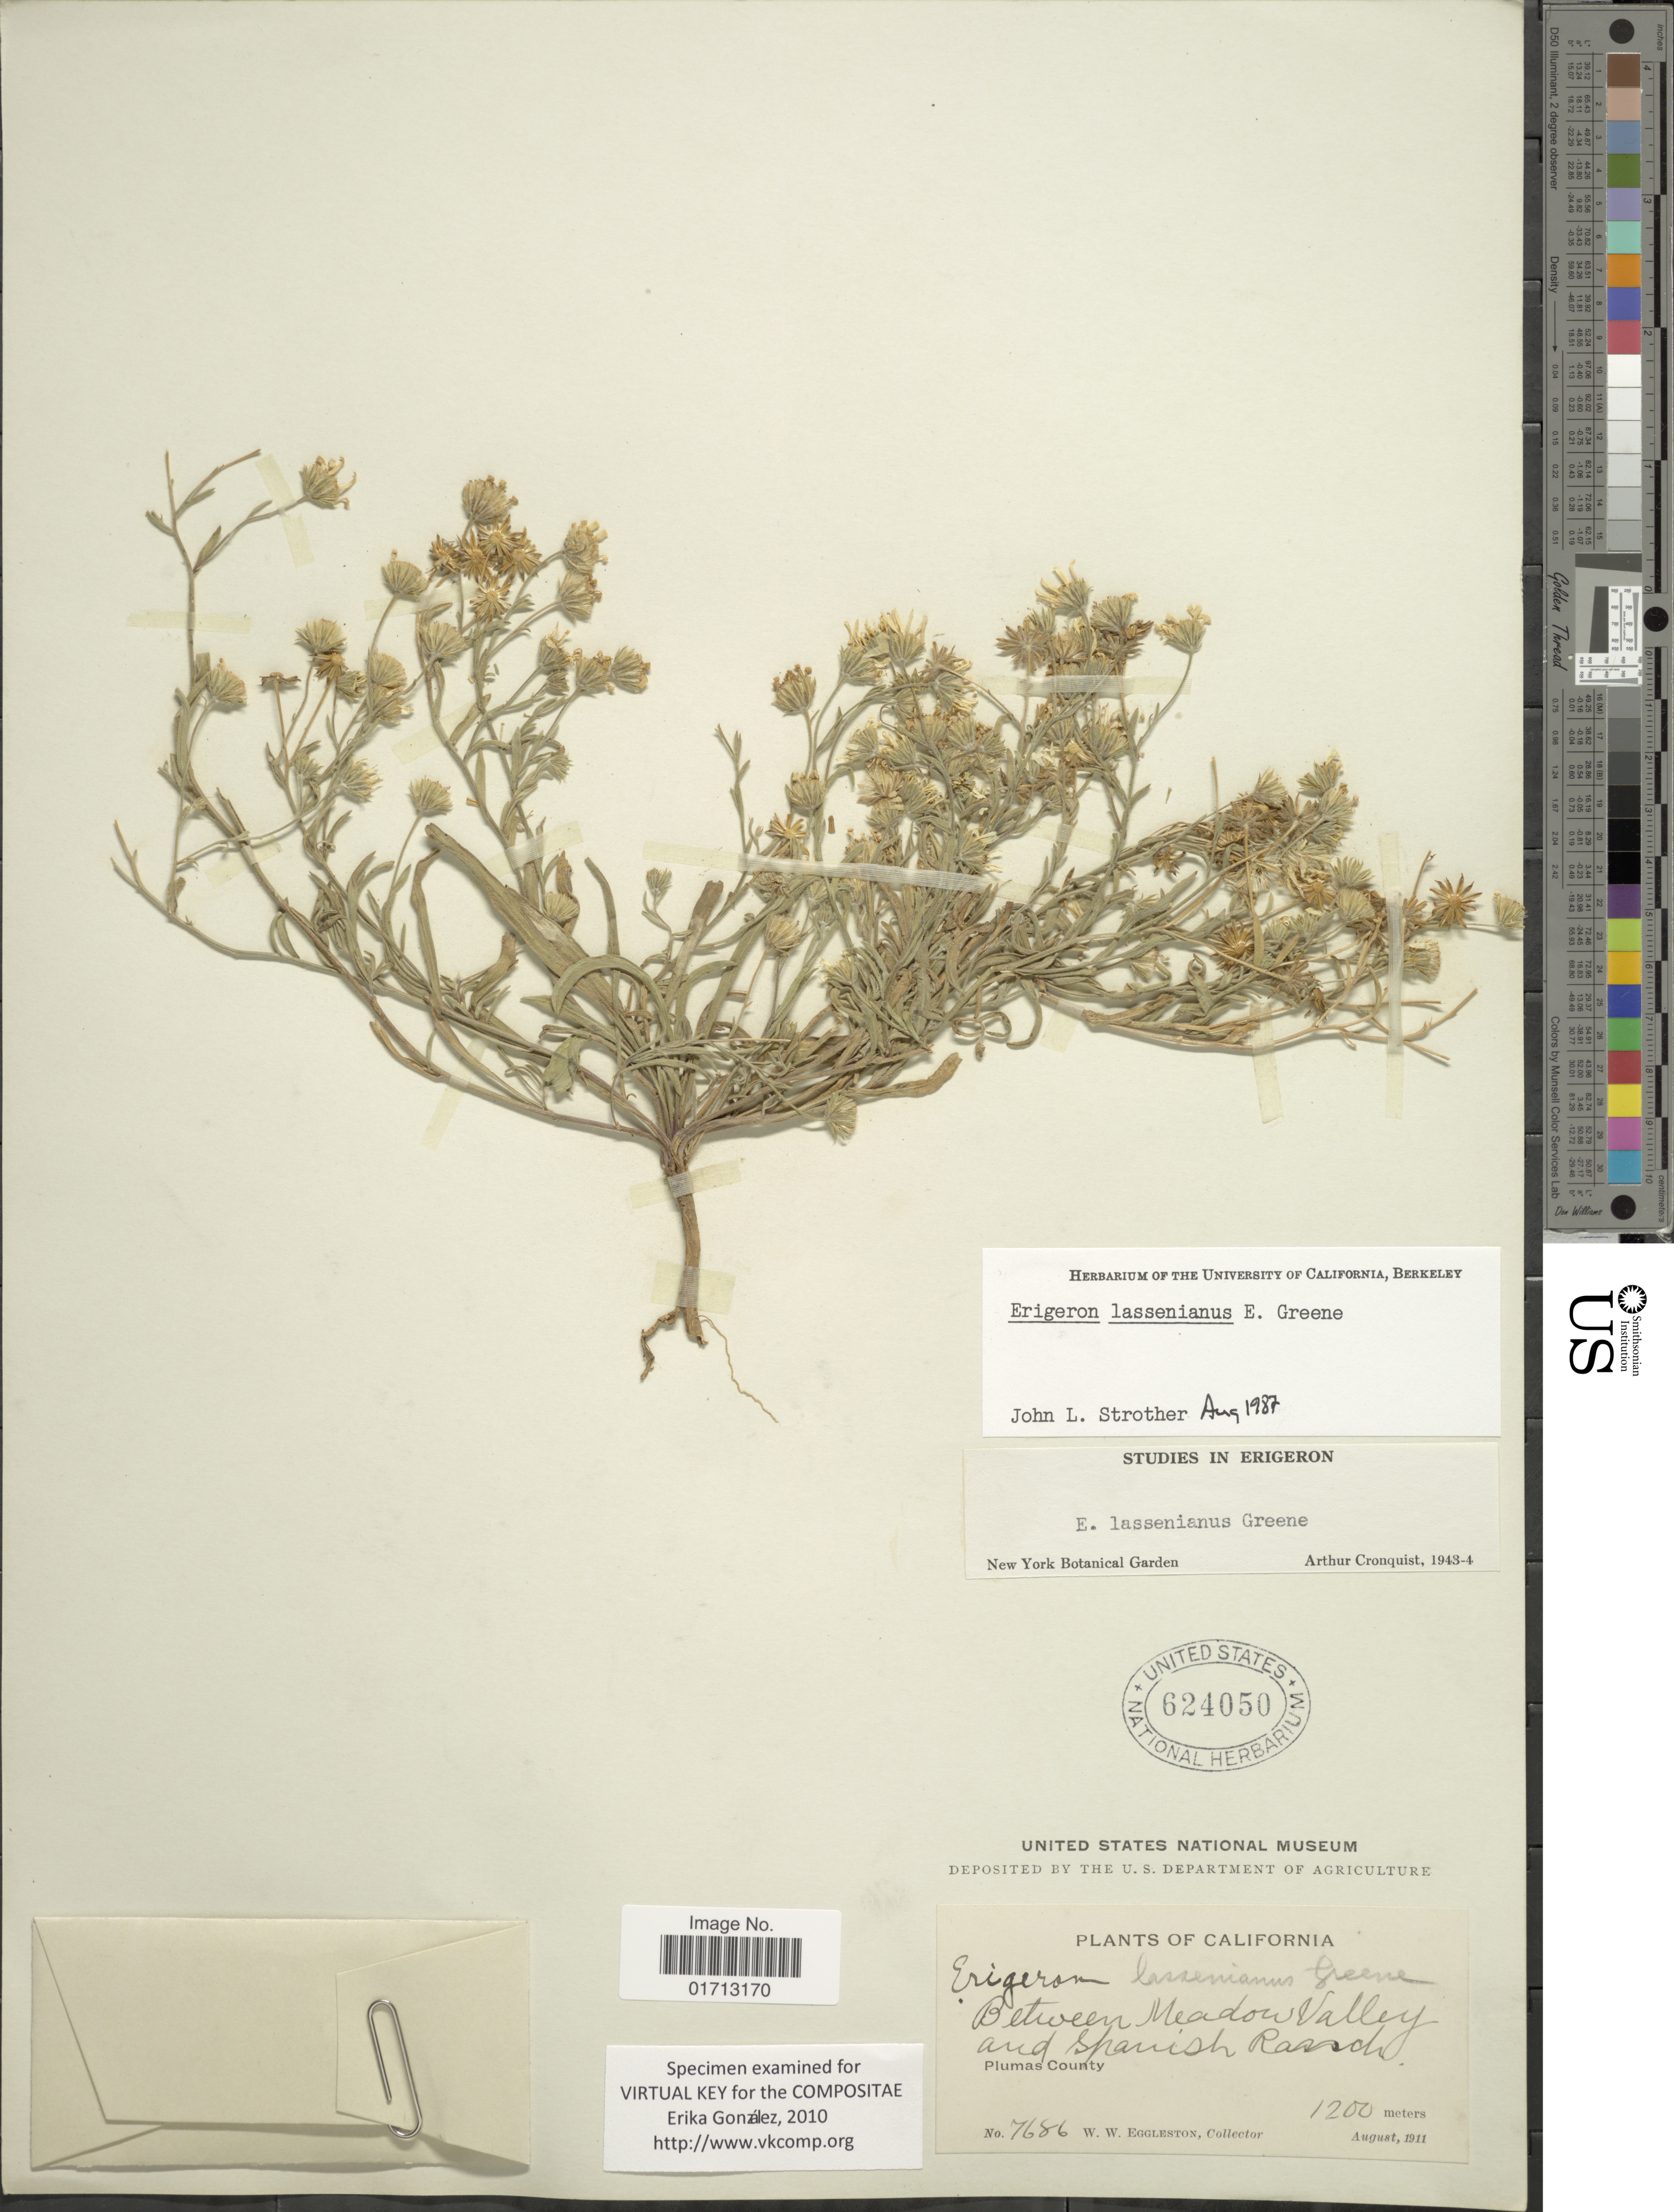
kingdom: Plantae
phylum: Tracheophyta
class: Magnoliopsida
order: Asterales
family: Asteraceae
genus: Erigeron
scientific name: Erigeron lassenianus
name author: Greene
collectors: W. W. Eggleston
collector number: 7686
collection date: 1911-08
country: United States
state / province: California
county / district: Plumas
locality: Between Meadow Valley and Spanish Ranch. Plumas County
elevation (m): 1200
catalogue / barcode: US 624050